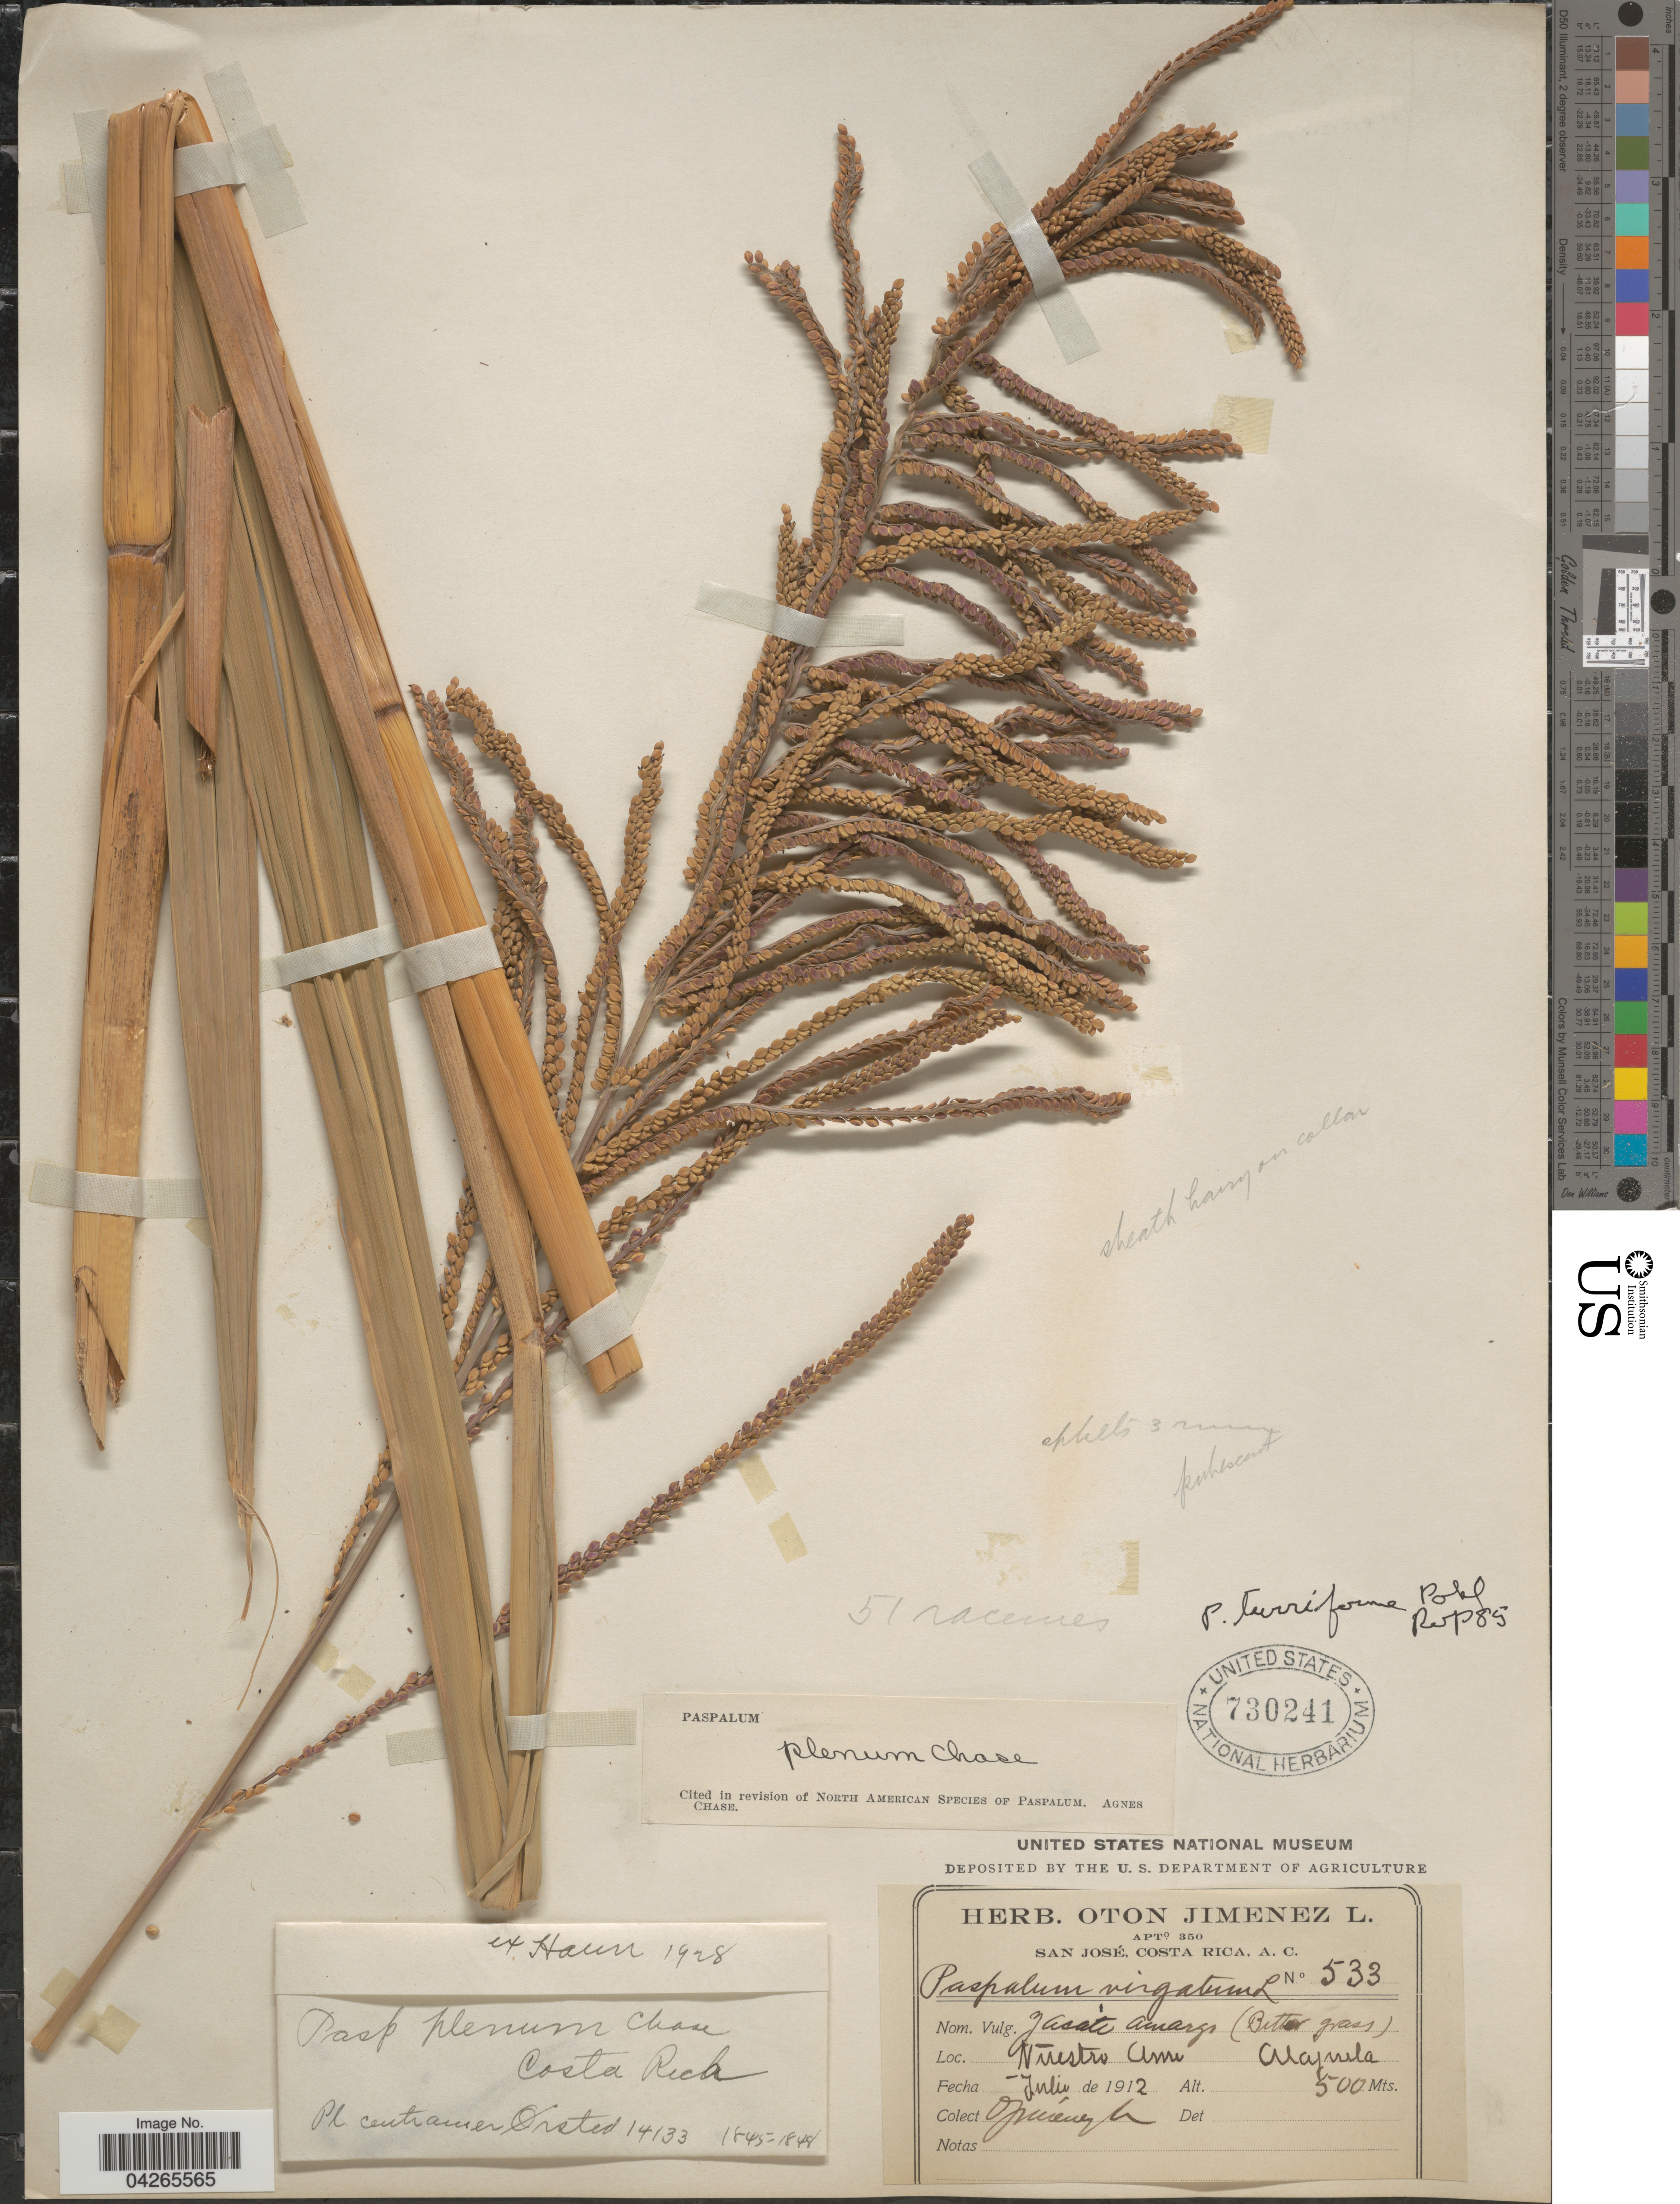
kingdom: Plantae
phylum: Tracheophyta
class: Liliopsida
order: Poales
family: Poaceae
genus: Paspalum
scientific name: Paspalum plenum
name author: Chase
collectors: O. Jiménez L.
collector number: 533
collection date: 1912-07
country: Costa Rica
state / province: Alajuela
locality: Nuestro Amo.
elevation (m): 500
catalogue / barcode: US 730241